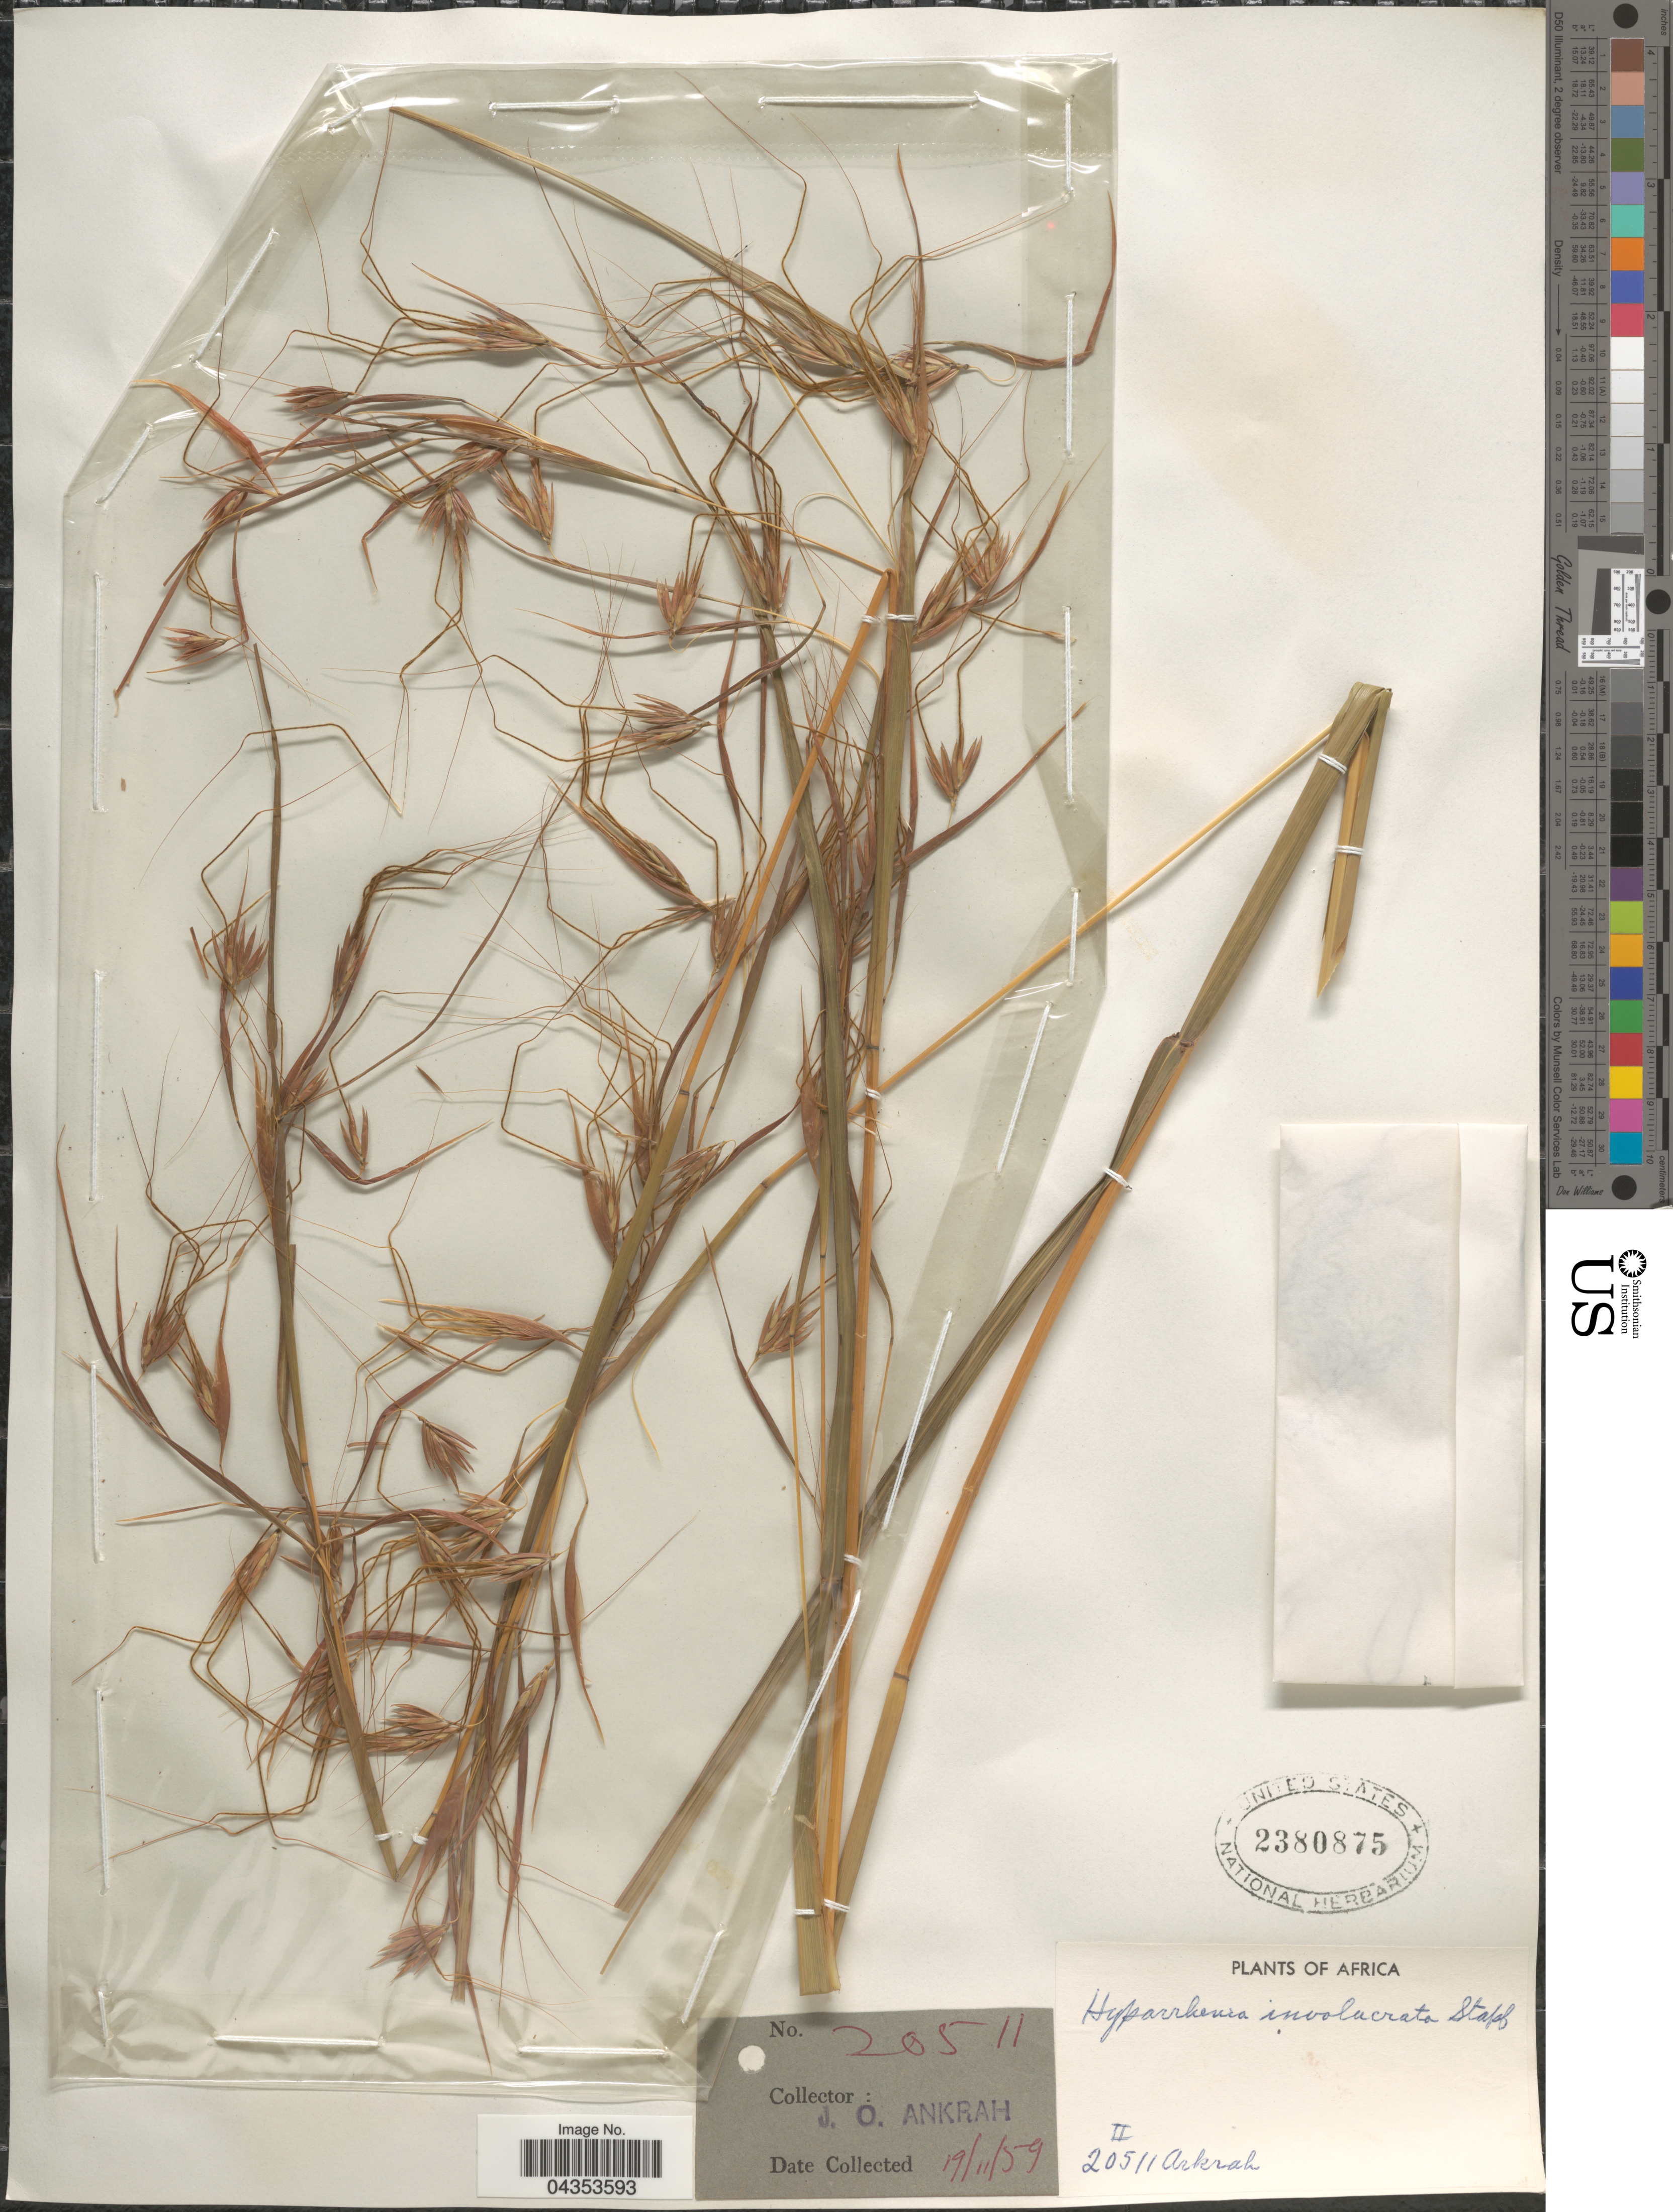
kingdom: Plantae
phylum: Tracheophyta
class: Liliopsida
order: Poales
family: Poaceae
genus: Hyparrhenia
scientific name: Hyparrhenia involucrata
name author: Stapf in Prain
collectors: J. Ankrah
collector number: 20511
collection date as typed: Transcribed d/m/y: 19/11/59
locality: Africa.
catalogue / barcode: US 2380875